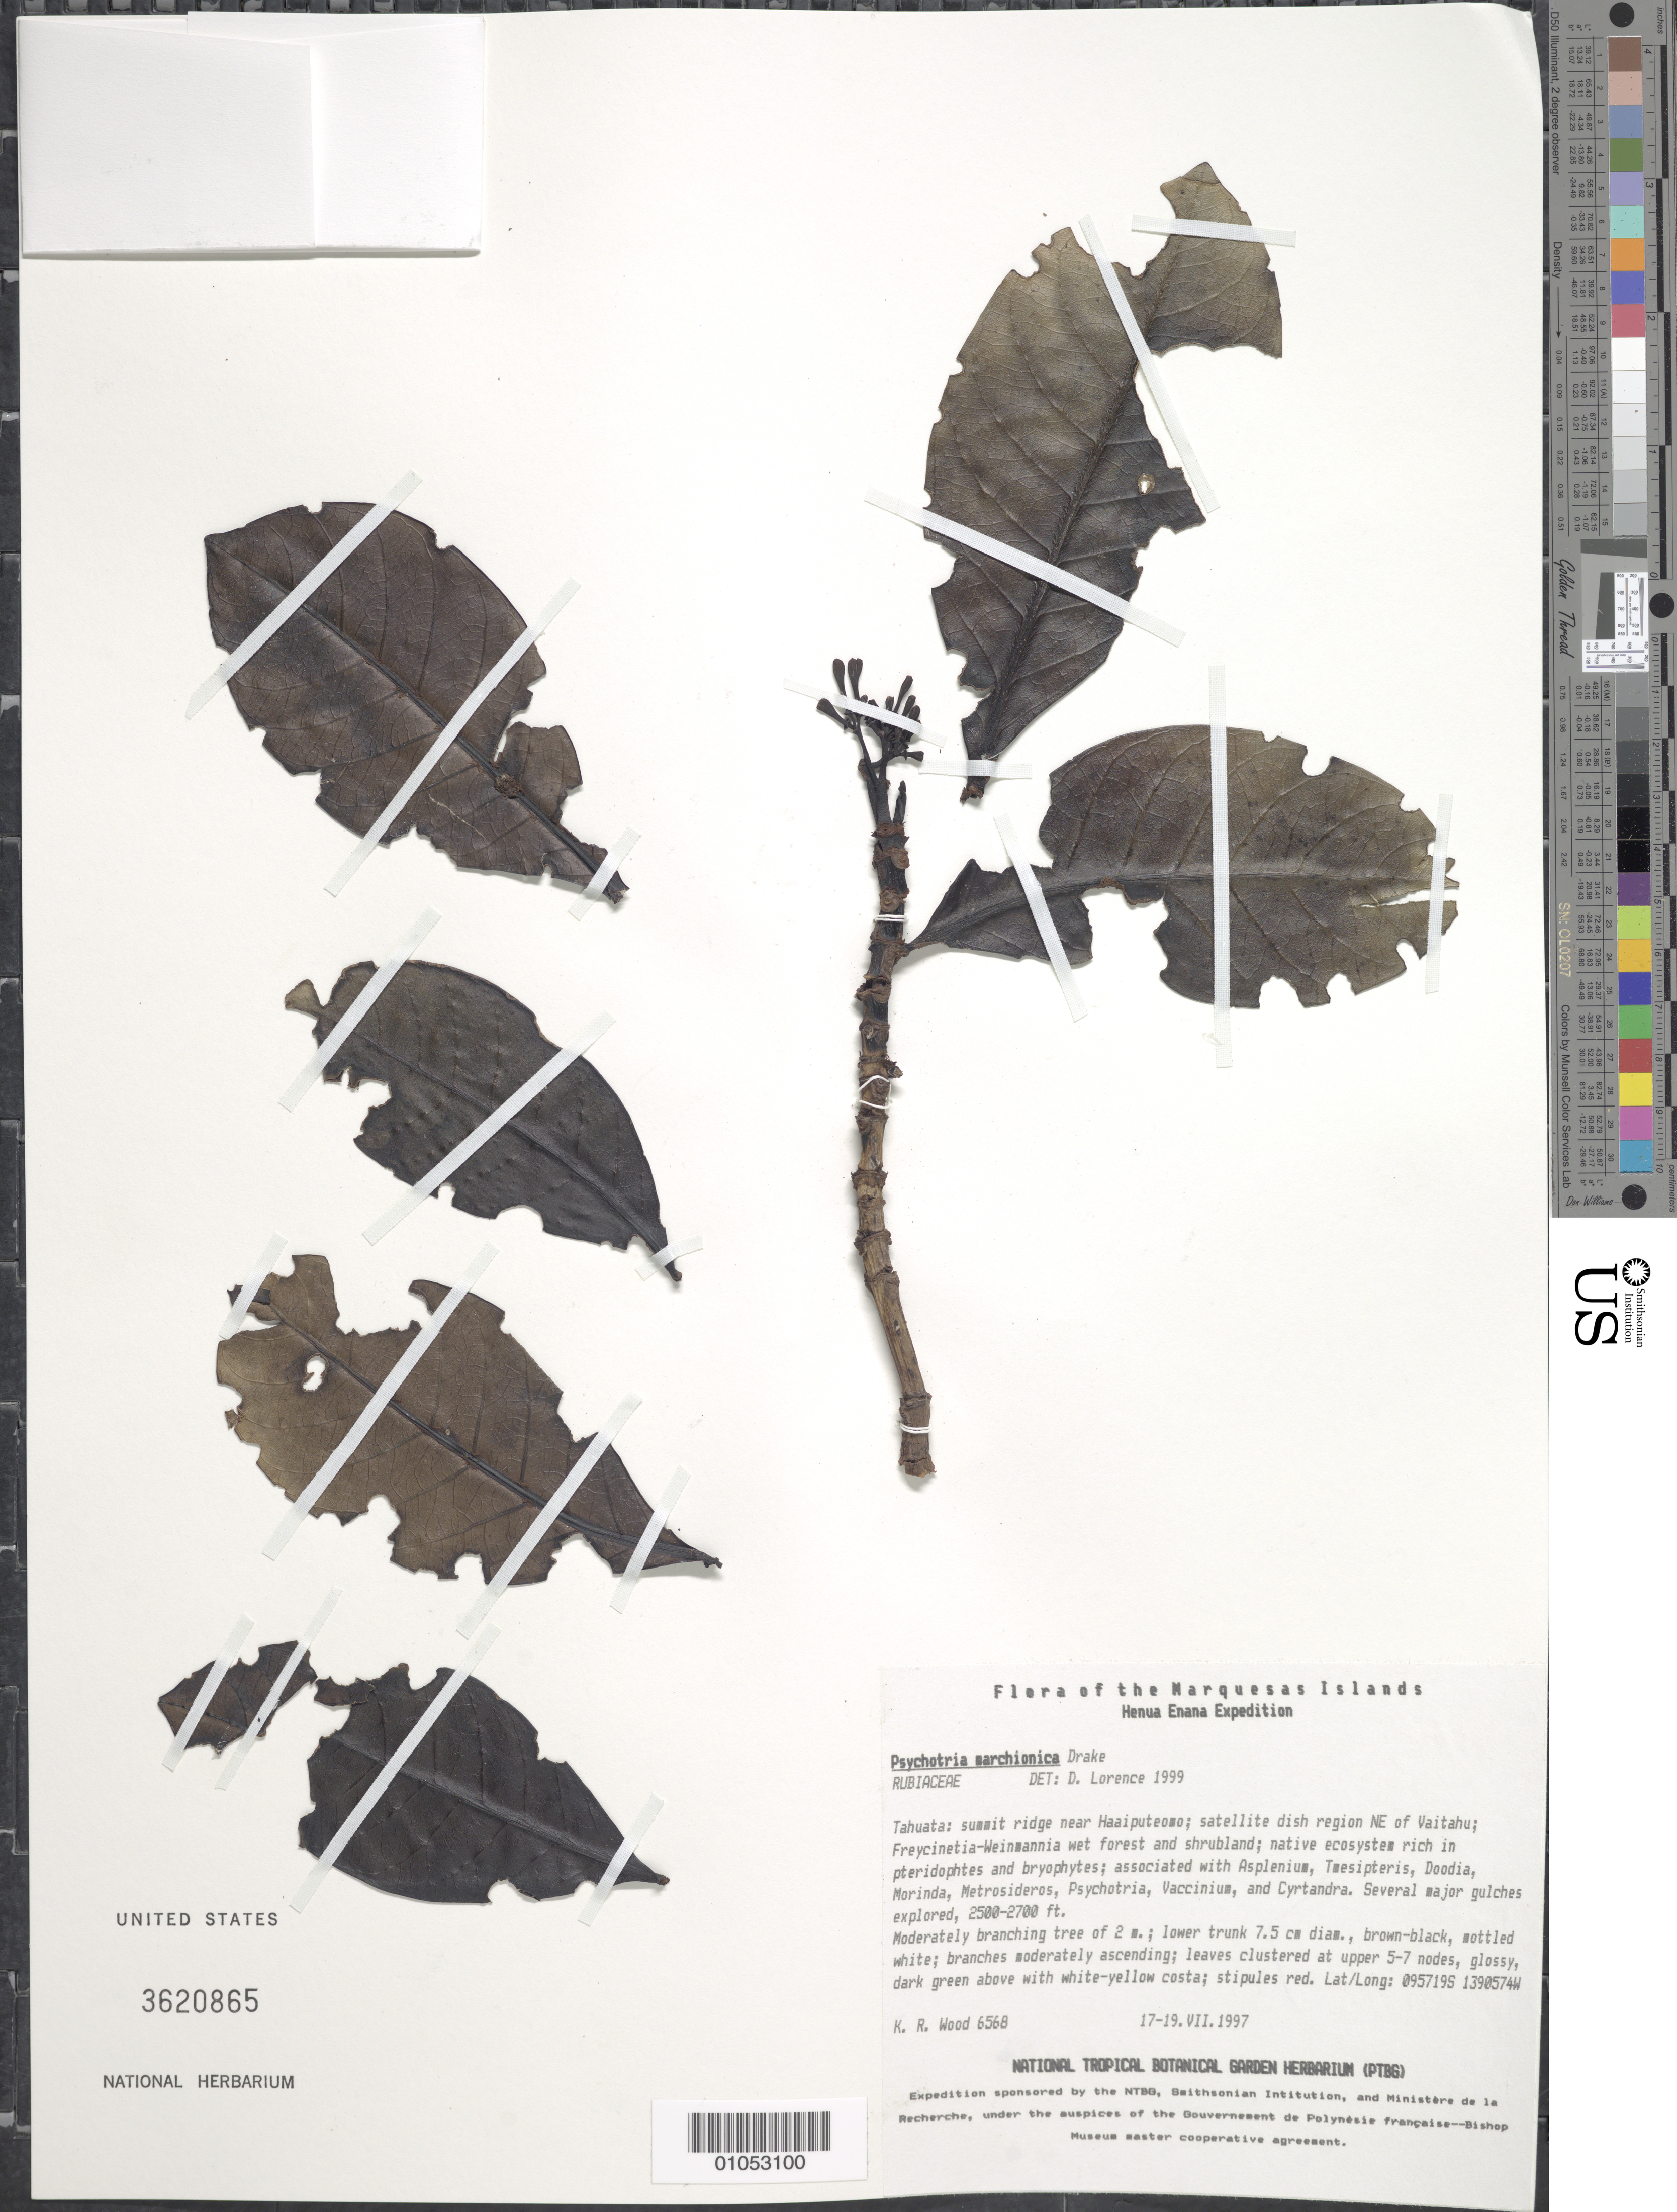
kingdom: Plantae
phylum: Tracheophyta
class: Magnoliopsida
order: Gentianales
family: Rubiaceae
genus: Psychotria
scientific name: Psychotria marchionica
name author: Drake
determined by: Lorence, David H., (PTBG), National Tropical Botanical Garden (UNITED STATES)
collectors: K. R. Wood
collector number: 6568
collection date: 1997-07-17/1997-07-19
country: French Polynesia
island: Tahuata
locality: Summit ridge near Haaiputeomo, satellite dish region NE of Vaitahu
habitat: In Freycinetia - Weinmannia wet forest and shrubland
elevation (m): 762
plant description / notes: Putative hybrid, several major gulches explored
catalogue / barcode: US 3620865